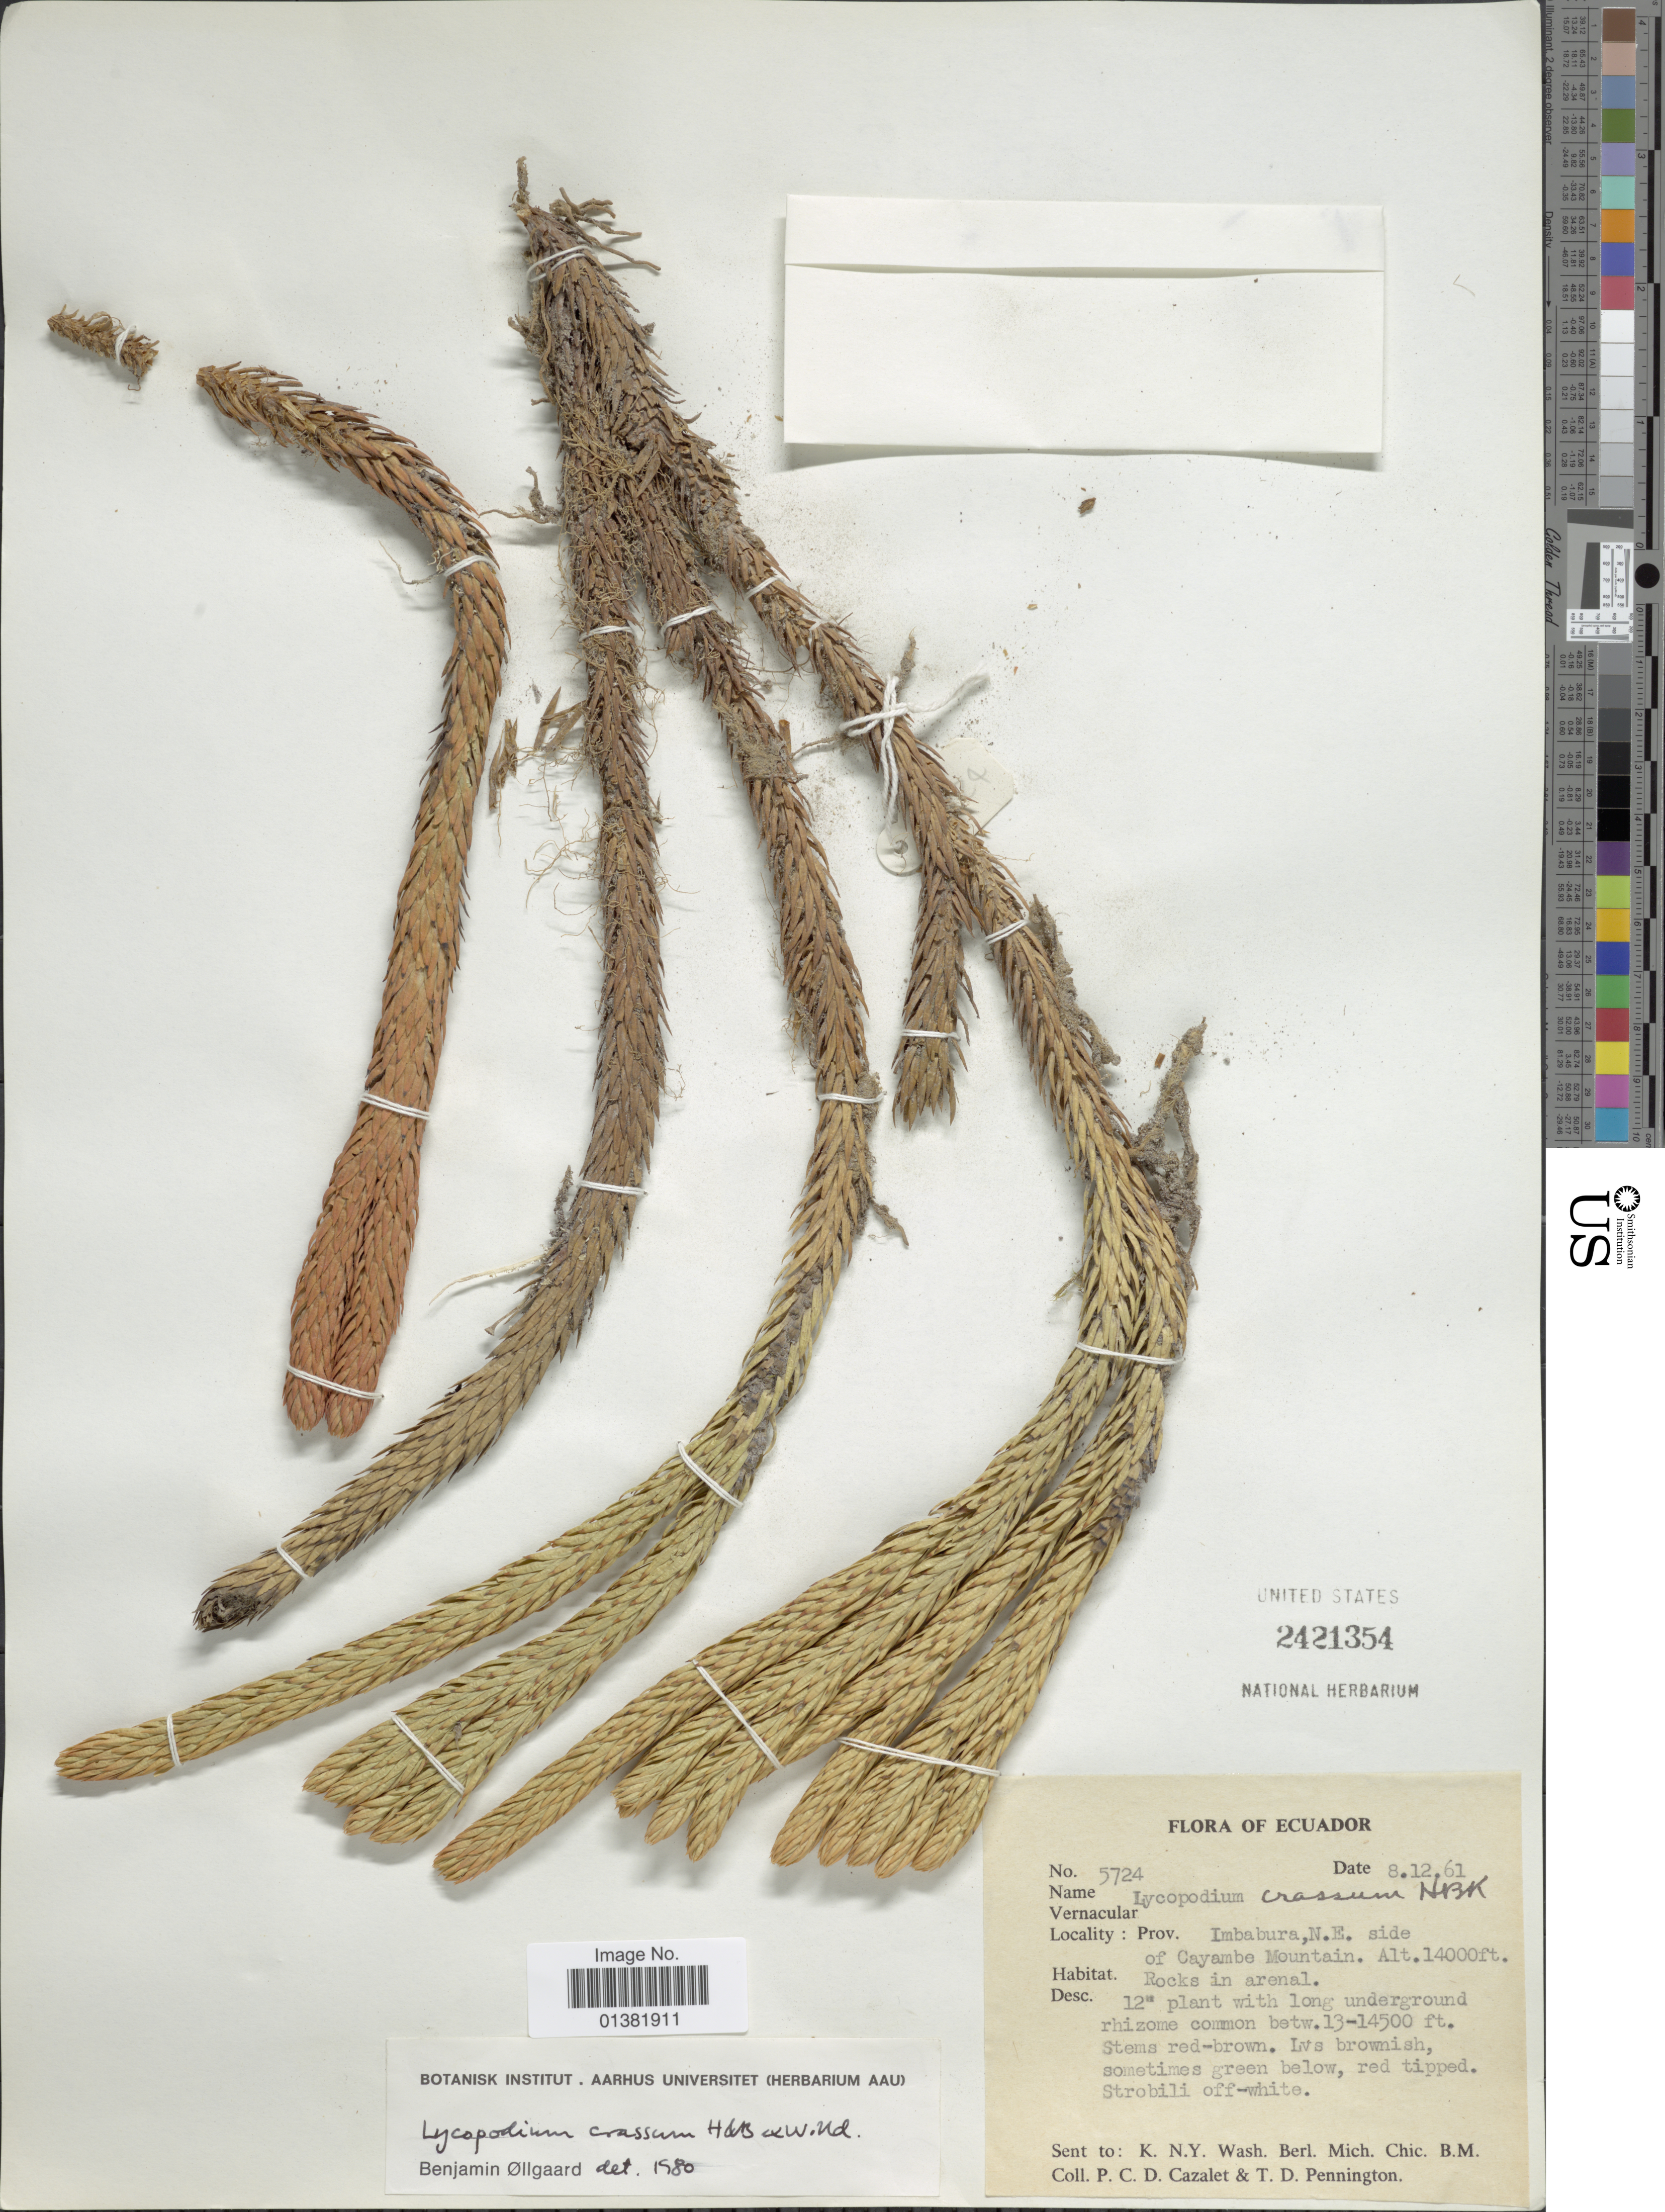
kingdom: Plantae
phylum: Tracheophyta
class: Lycopodiopsida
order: Lycopodiales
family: Lycopodiaceae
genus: Phlegmariurus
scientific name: Phlegmariurus crassus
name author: (Humb. & Bonpl. ex Willd.) B. Øllg.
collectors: P. C. D. Cazalet & T. D. Pennington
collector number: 5724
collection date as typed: Transcribed d/m/y: 8/12/61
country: Ecuador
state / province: Imbabura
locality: N.E. side of Cayambe Mountain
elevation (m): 4267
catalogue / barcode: US 2421354